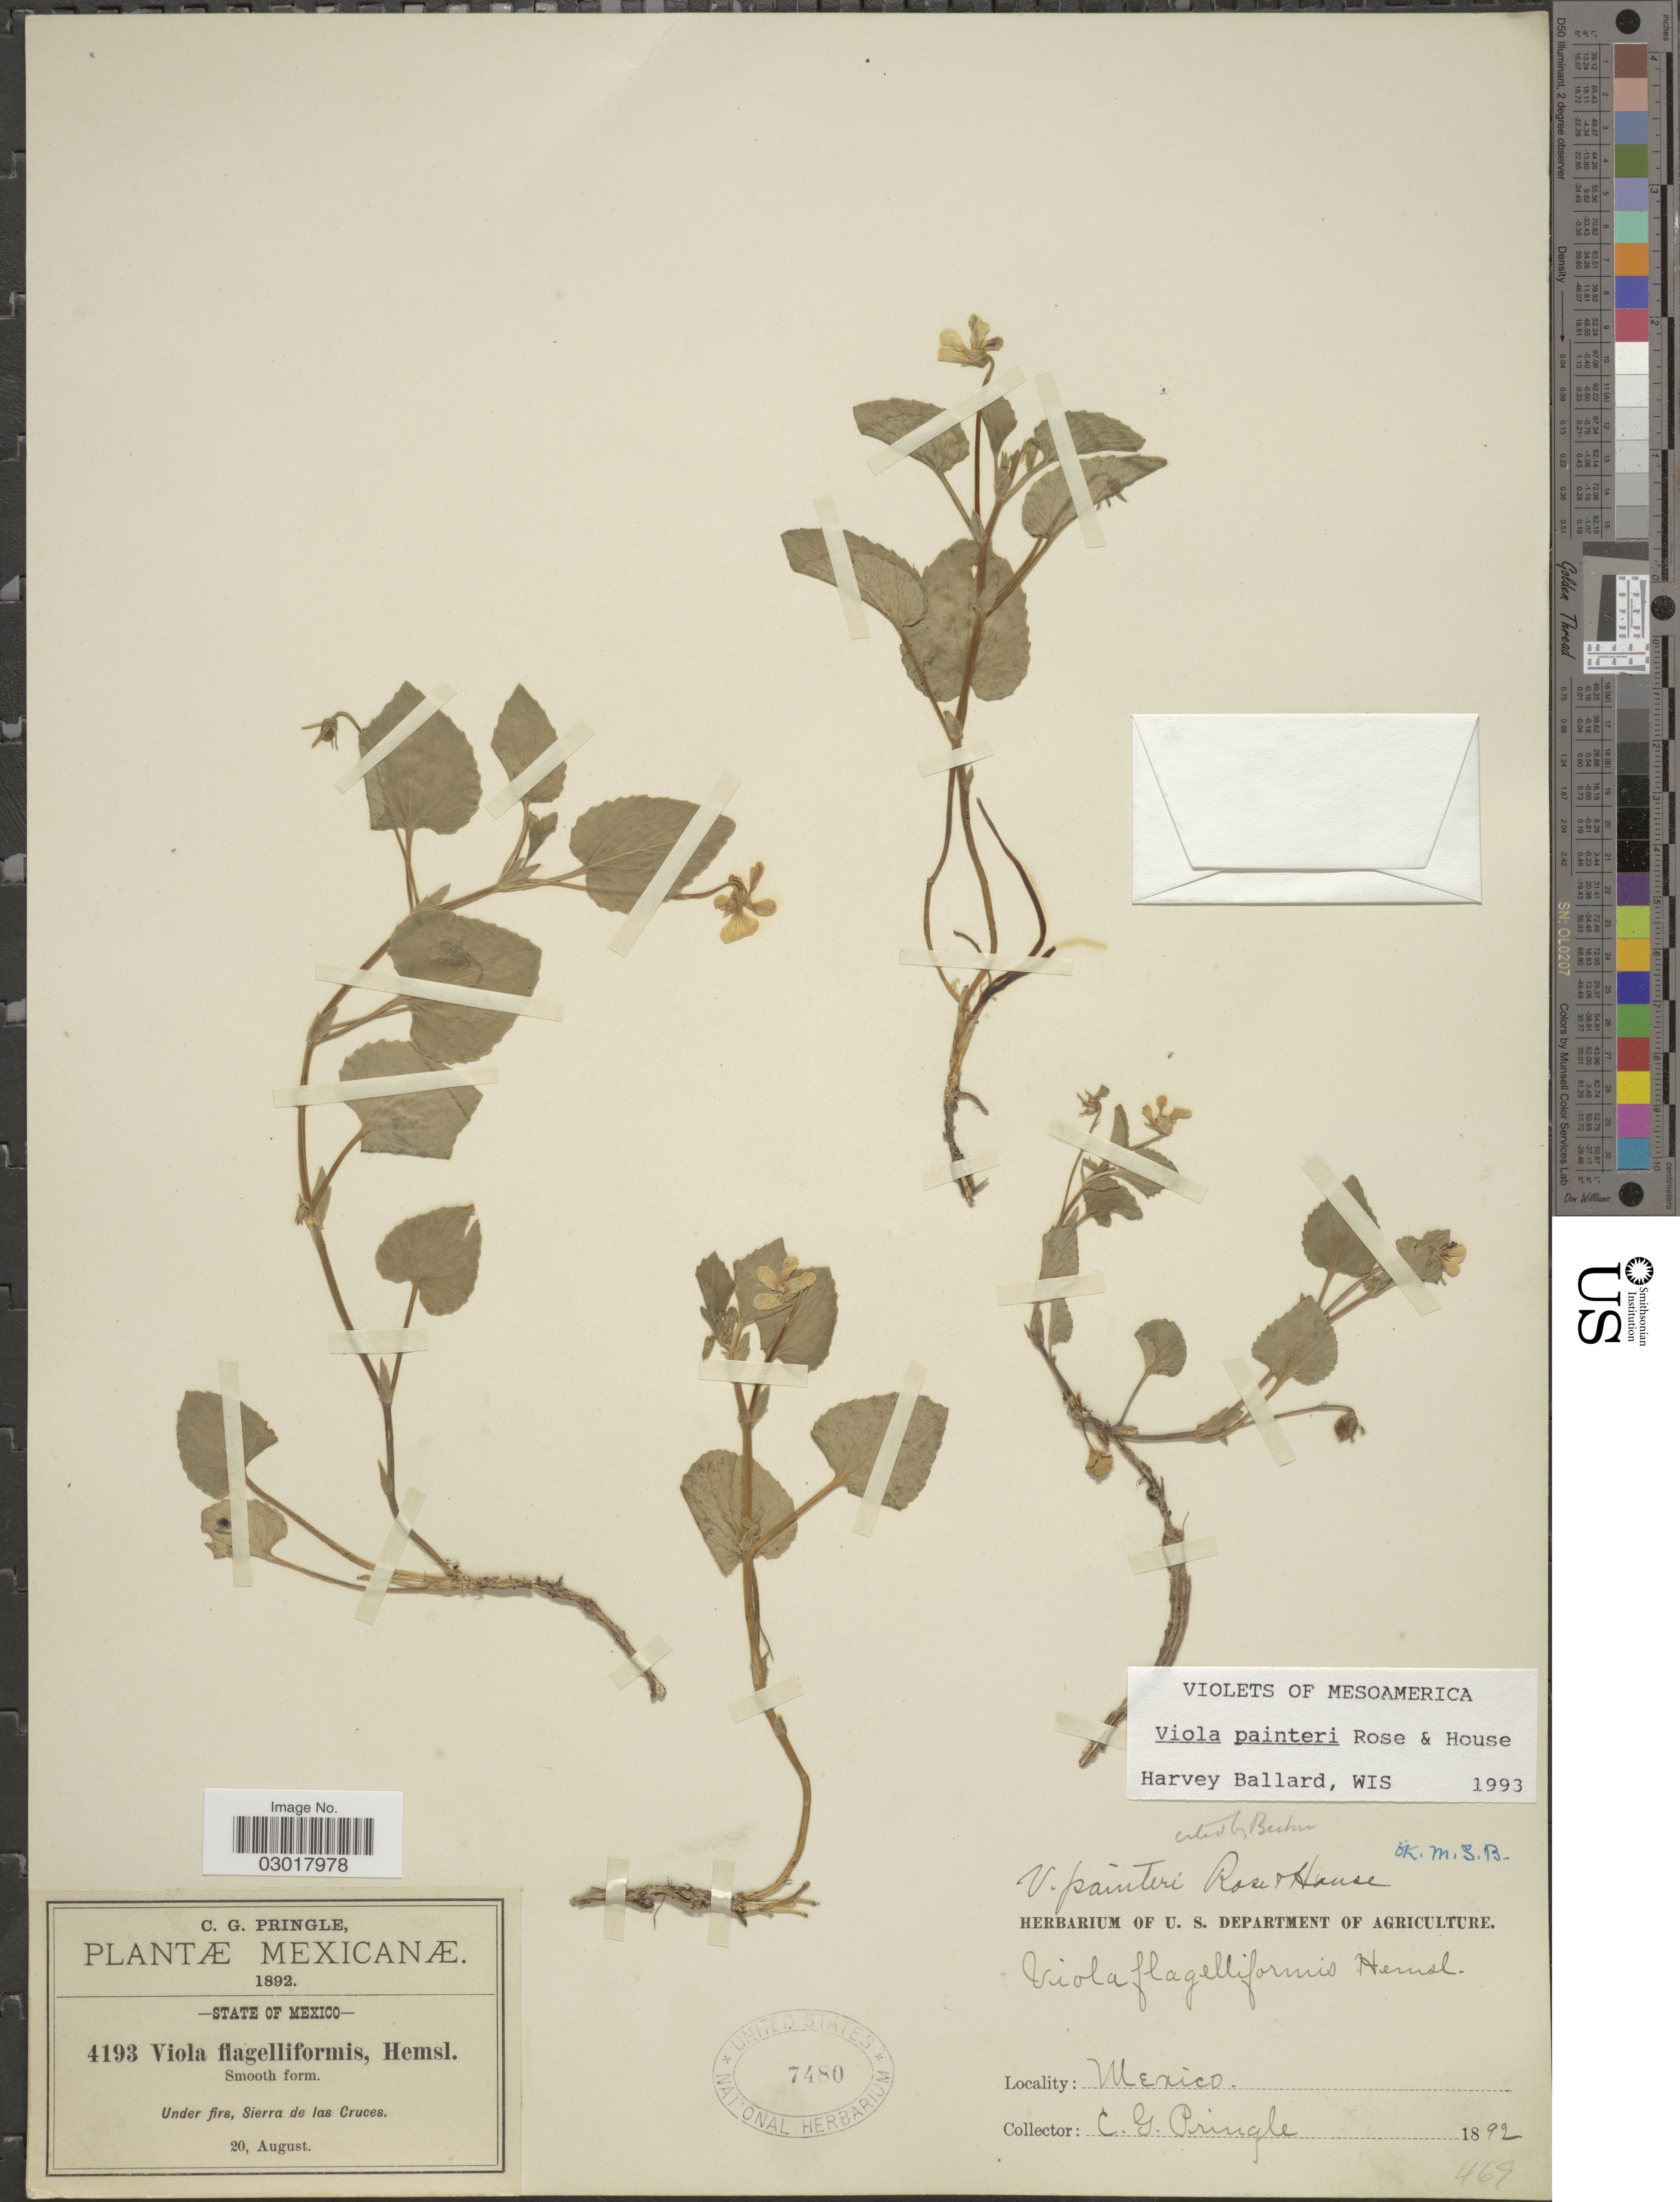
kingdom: Plantae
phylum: Tracheophyta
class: Magnoliopsida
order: Malpighiales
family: Violaceae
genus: Viola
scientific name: Viola painteri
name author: Rose & House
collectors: C. G. Pringle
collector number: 4193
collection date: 1892-08-20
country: Mexico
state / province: México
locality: Sierra de las Cruces.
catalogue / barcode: US 7480